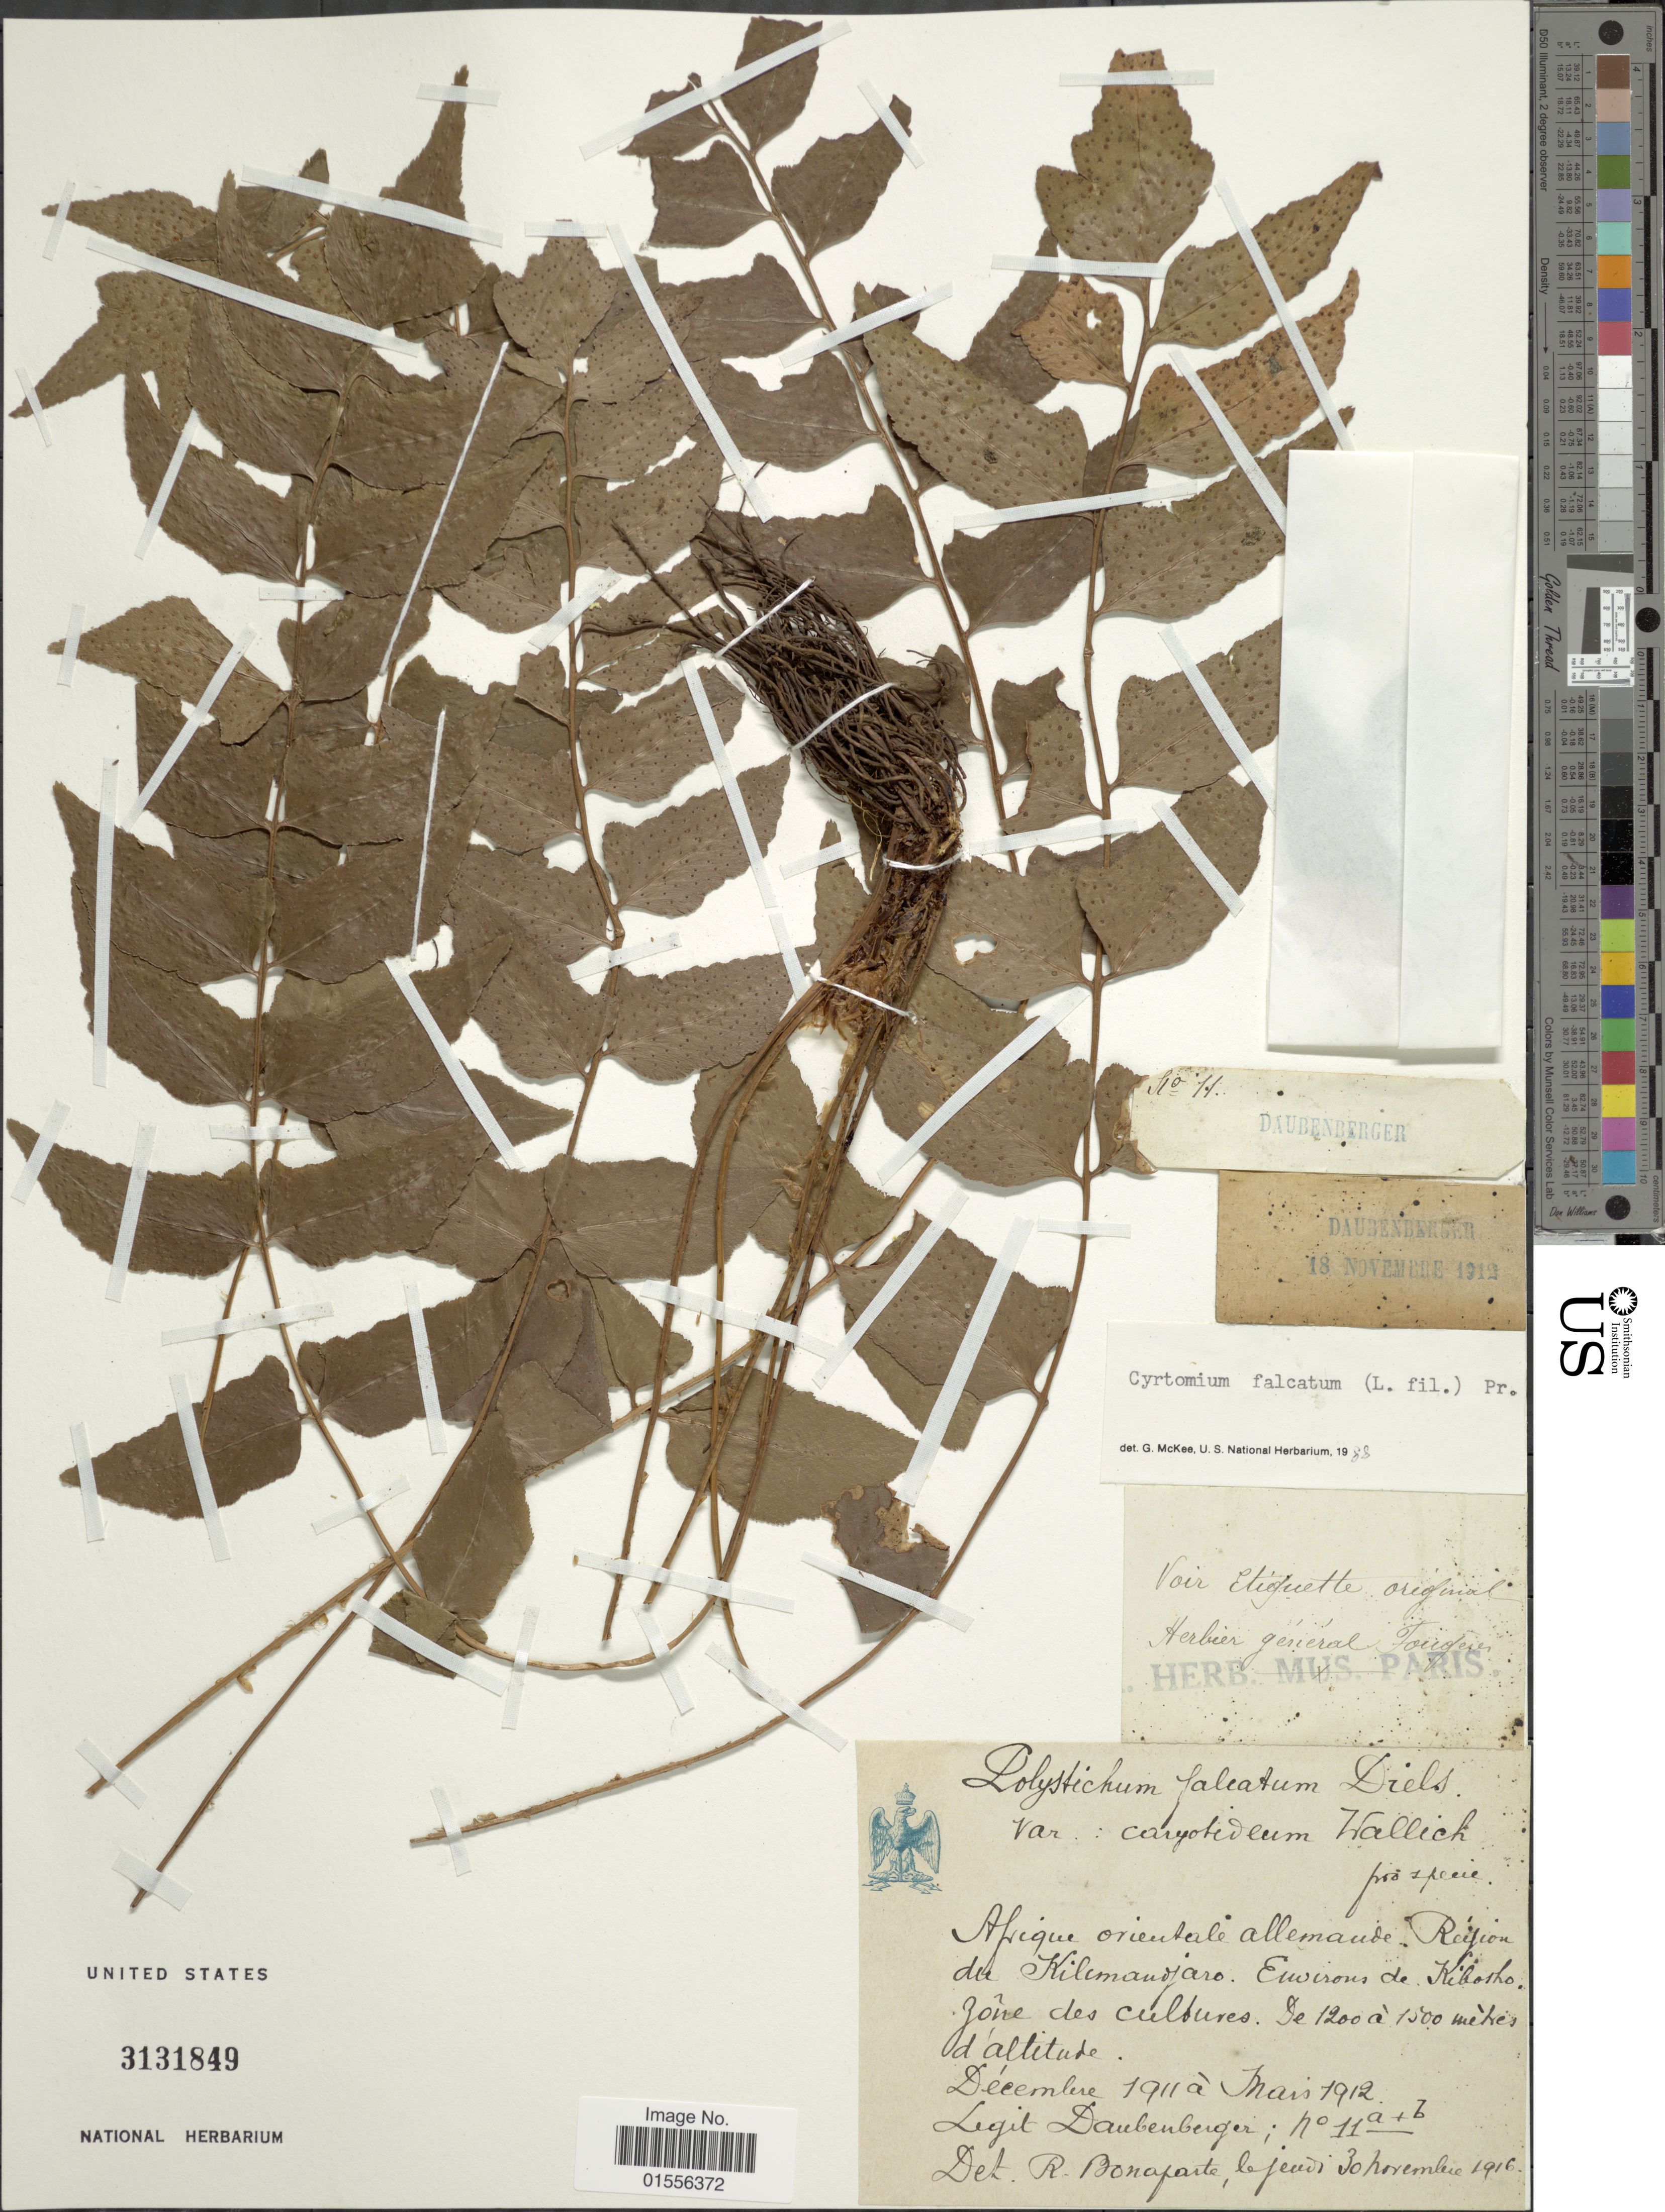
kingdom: Plantae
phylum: Tracheophyta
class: Polypodiopsida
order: Polypodiales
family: Dryopteridaceae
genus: Cyrtomium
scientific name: Cyrtomium micropterum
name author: (Kunze) Ching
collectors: Danberger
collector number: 11a+b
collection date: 1911-12/1912-06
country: Tanzania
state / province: Kilimanjaro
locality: Afrique orientale allemande. Region du Kilimandjaro. Environs de Kibosho zone des cultures.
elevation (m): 1200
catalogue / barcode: US 3131849